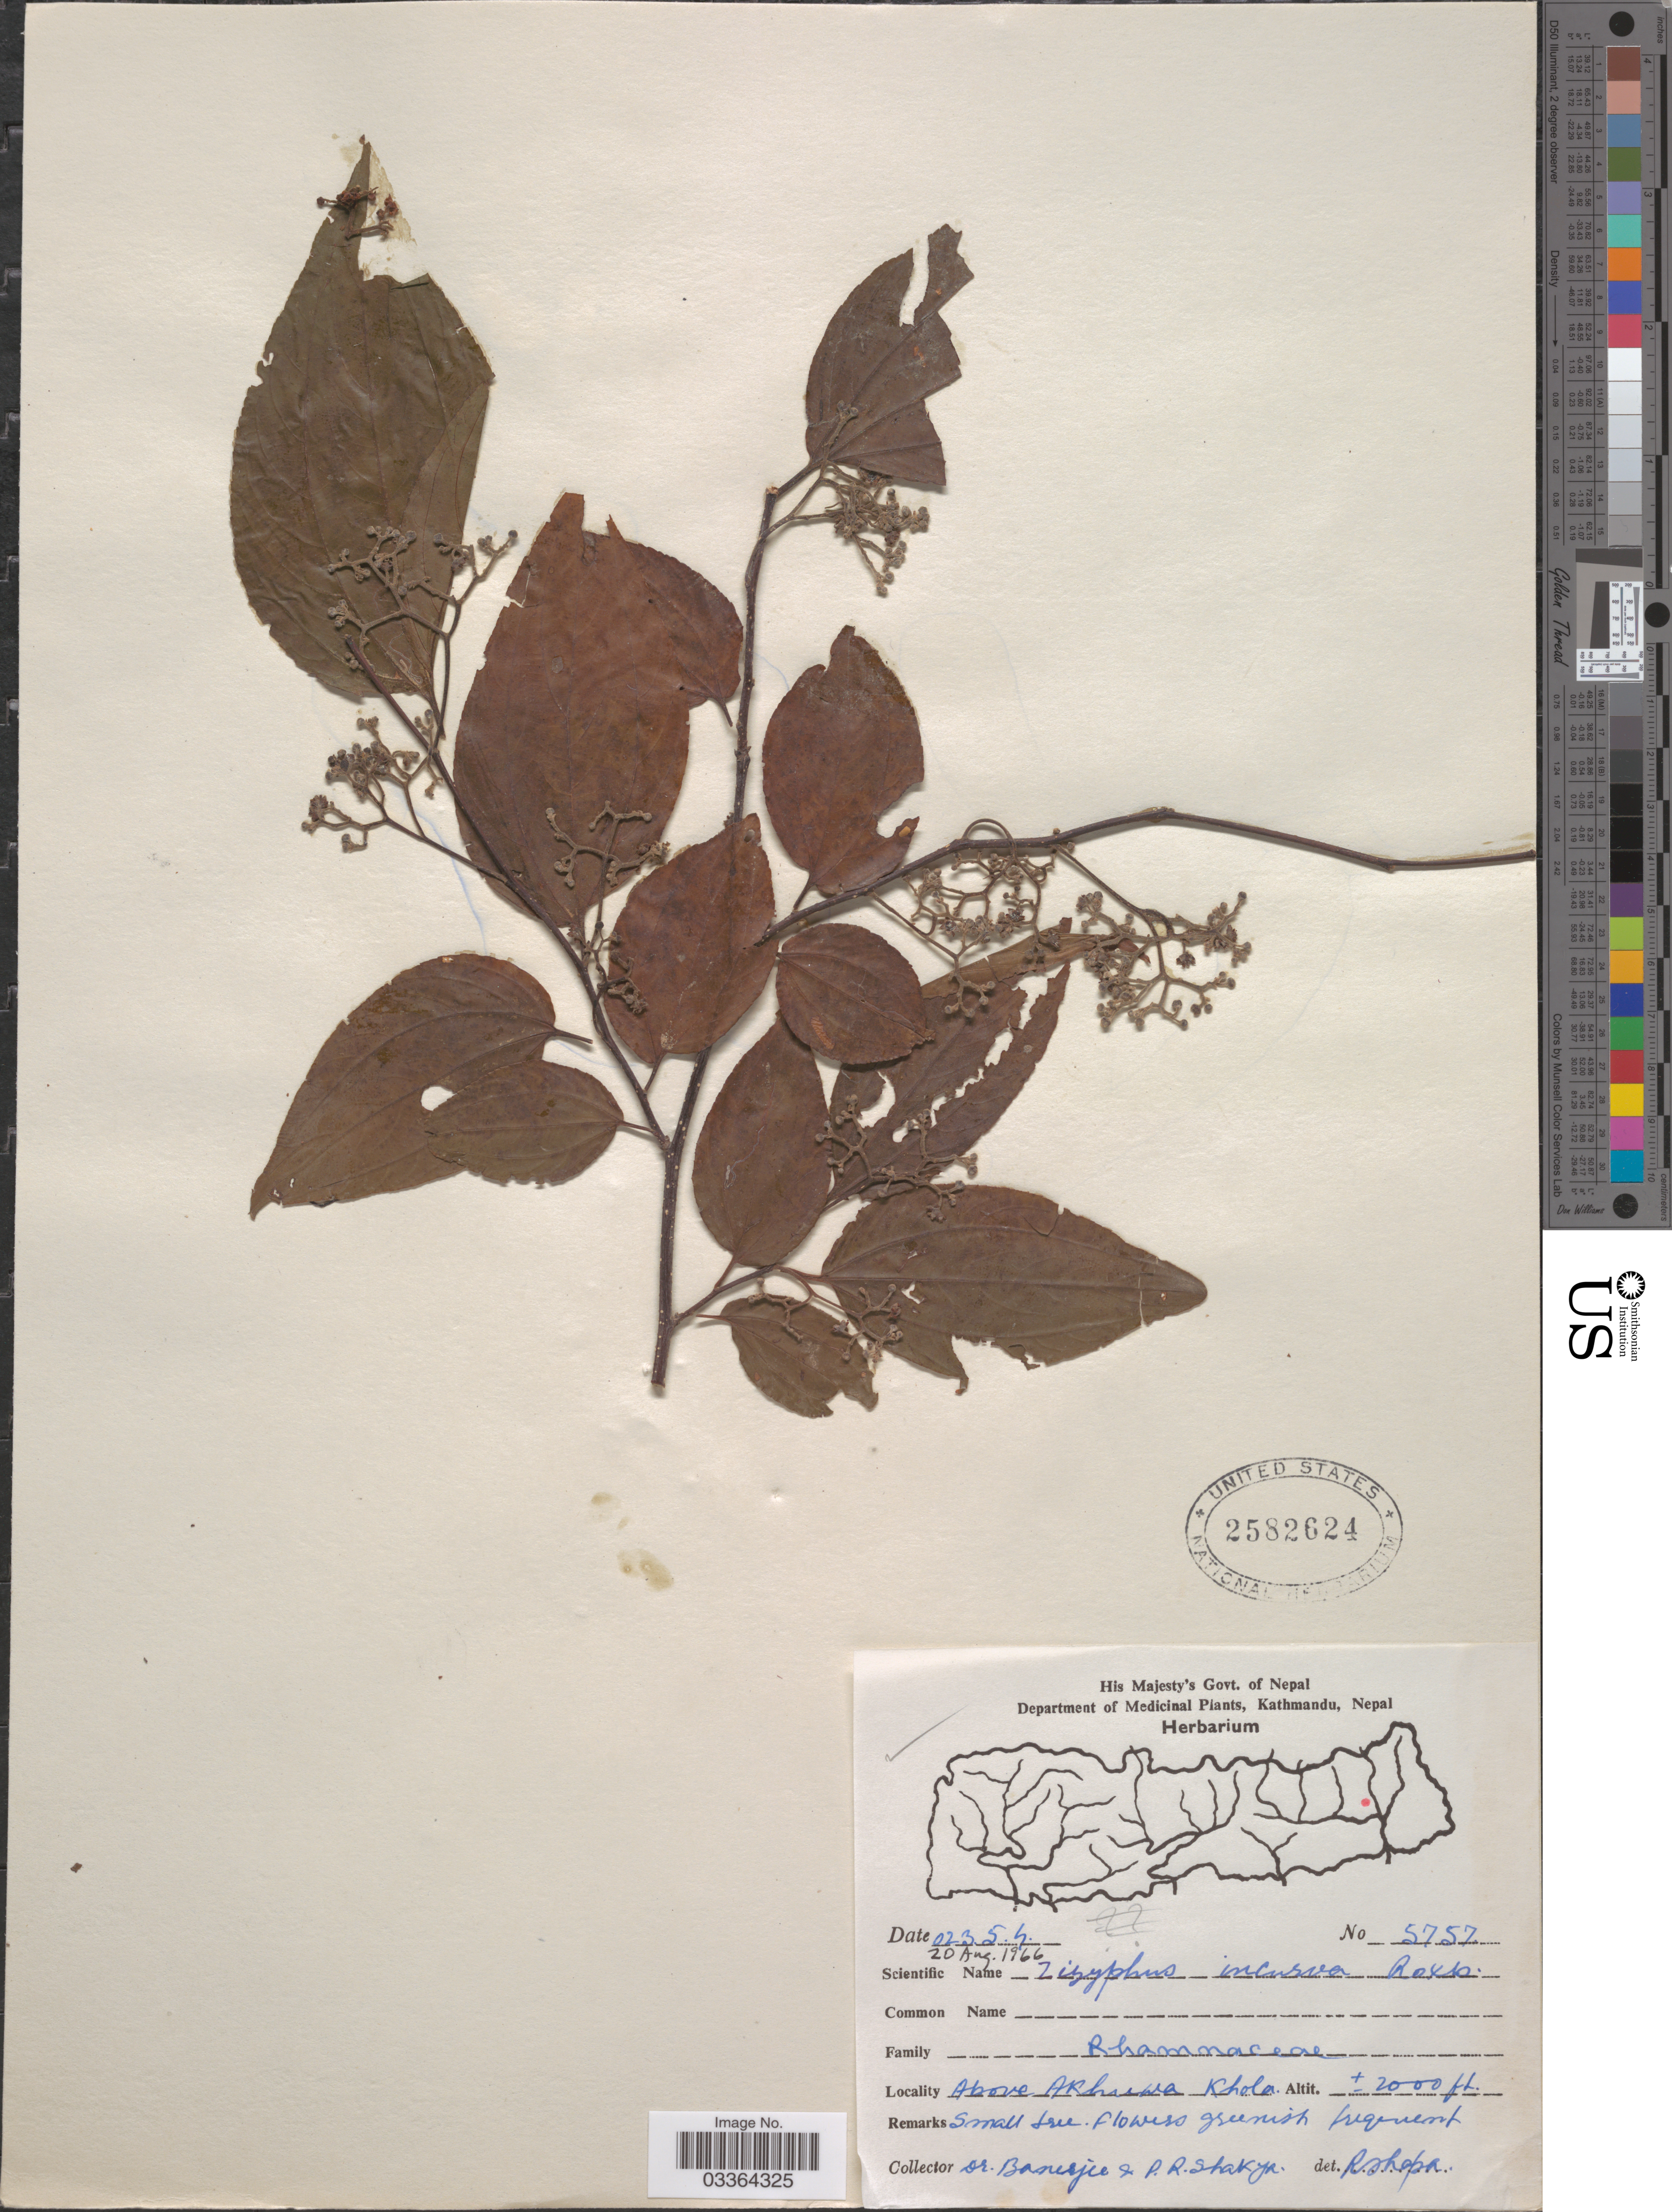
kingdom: Plantae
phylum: Tracheophyta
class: Magnoliopsida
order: Rosales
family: Rhamnaceae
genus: Ziziphus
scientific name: Ziziphus incurva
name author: Roxb.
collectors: -. Banerjee & P. Shakya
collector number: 5757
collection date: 1966-08-20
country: Nepal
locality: Above Akhuwa Khola.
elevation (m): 610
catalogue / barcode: US 2582624